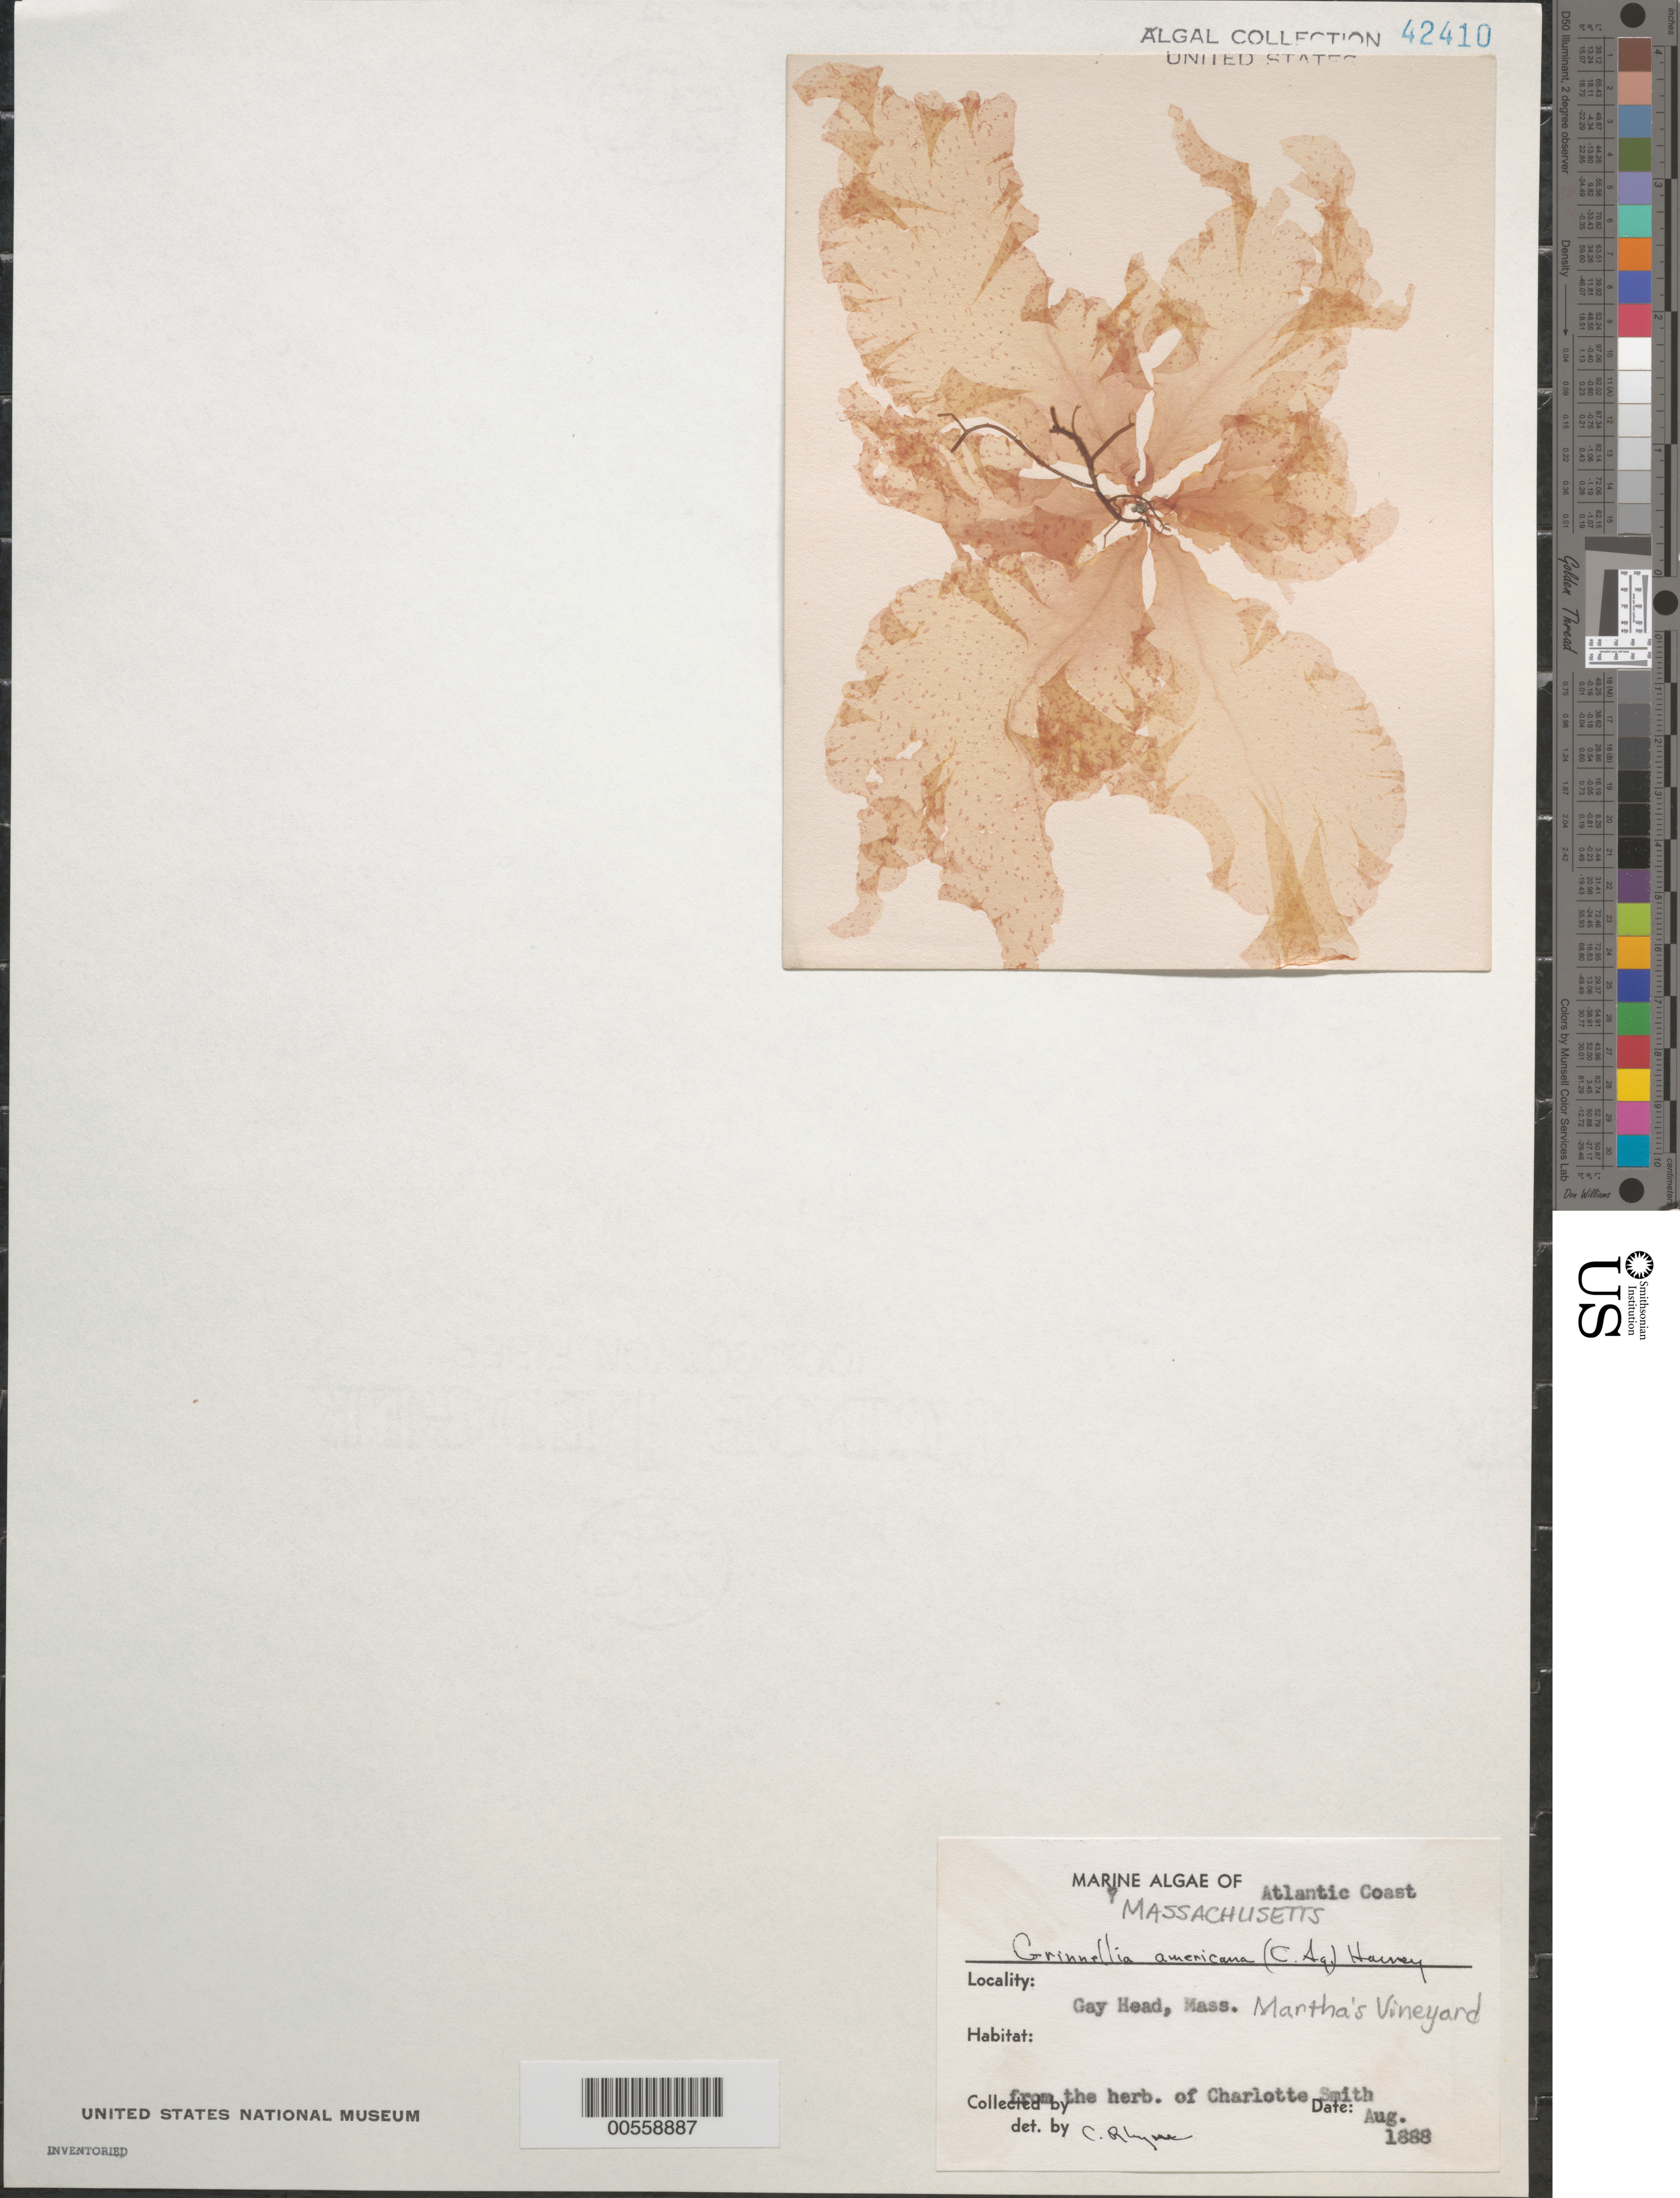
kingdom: Plantae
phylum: Rhodophyta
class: Florideophyceae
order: Ceramiales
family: Delesseriaceae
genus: Grinnellia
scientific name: Grinnellia americana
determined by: Rhyne, C. F.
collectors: Charlotte Smith (herbarium)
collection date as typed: Aug 1888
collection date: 1888-08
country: United States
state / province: Massachusetts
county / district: Dukes County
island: Martha's Vineyard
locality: Gay Head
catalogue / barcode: US 42410